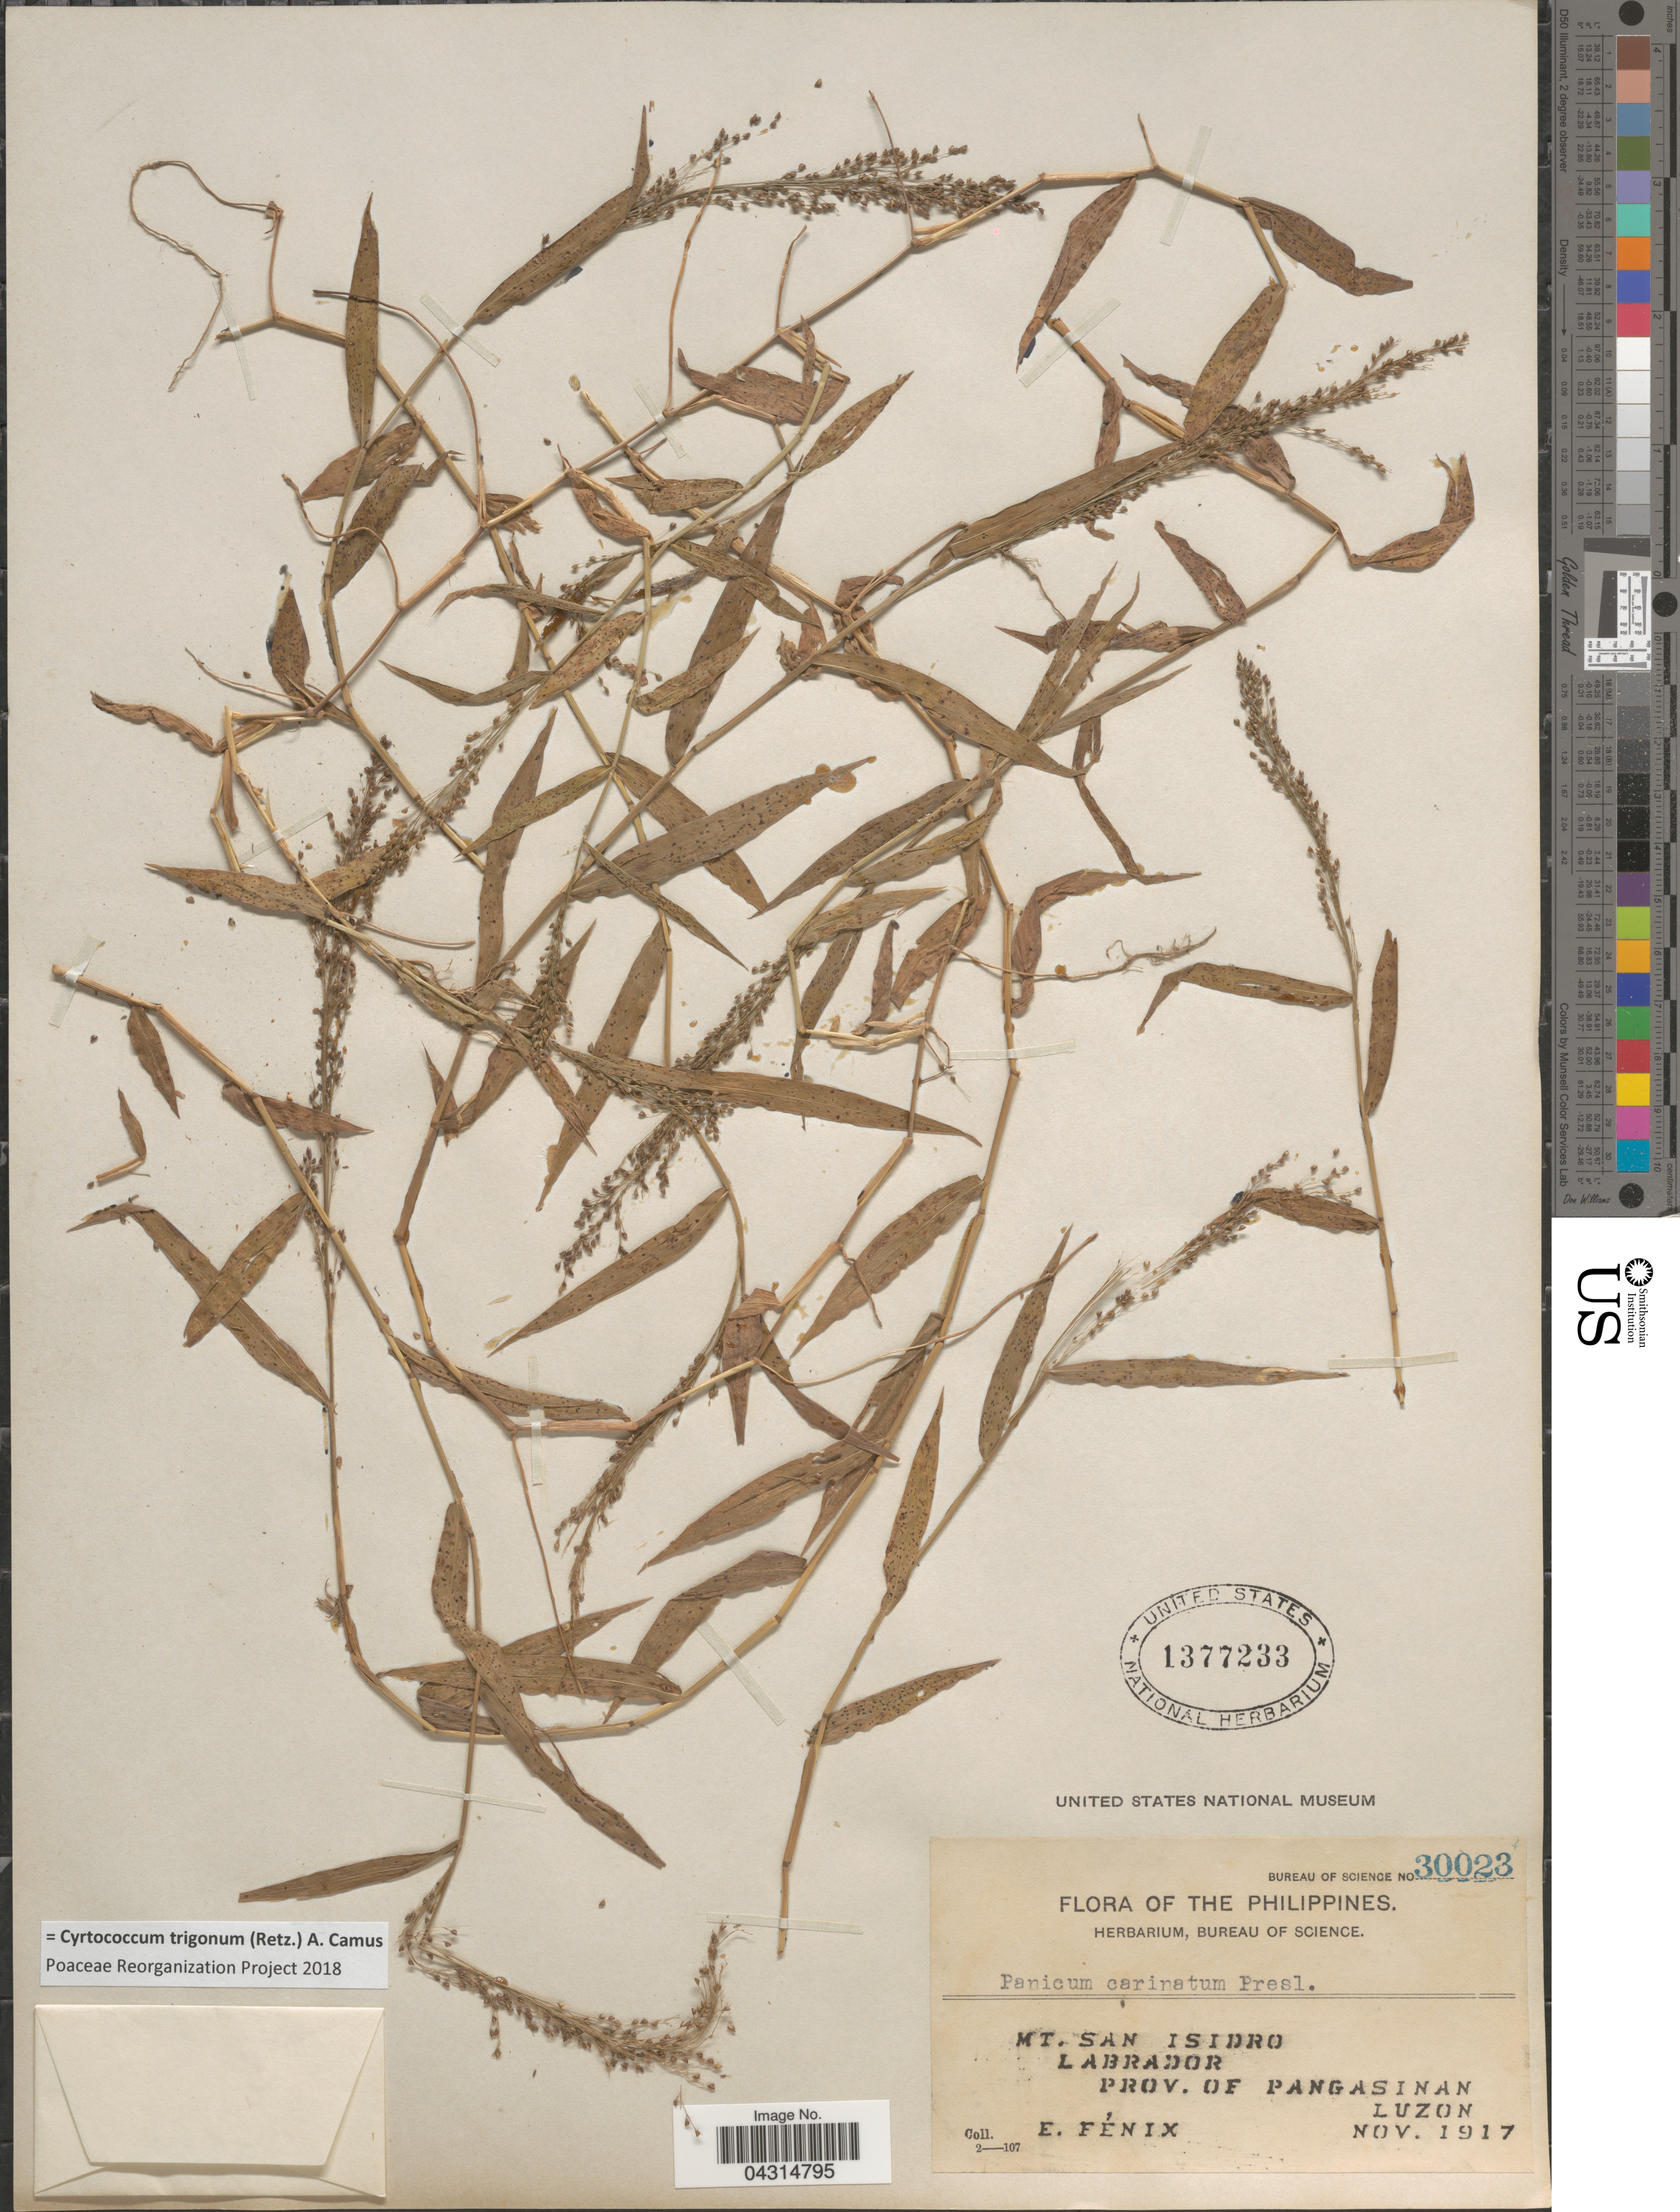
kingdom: Plantae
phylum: Tracheophyta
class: Liliopsida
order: Poales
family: Poaceae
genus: Cyrtococcum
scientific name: Cyrtococcum trigonum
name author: (Retz.) A. Camus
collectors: E. Fénix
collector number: Bureau of Science 30023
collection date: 1917-11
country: Philippines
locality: Mt. San Isidro. Labrador. Prov. of Pangasinan, Luzon.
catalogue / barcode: US 1377233